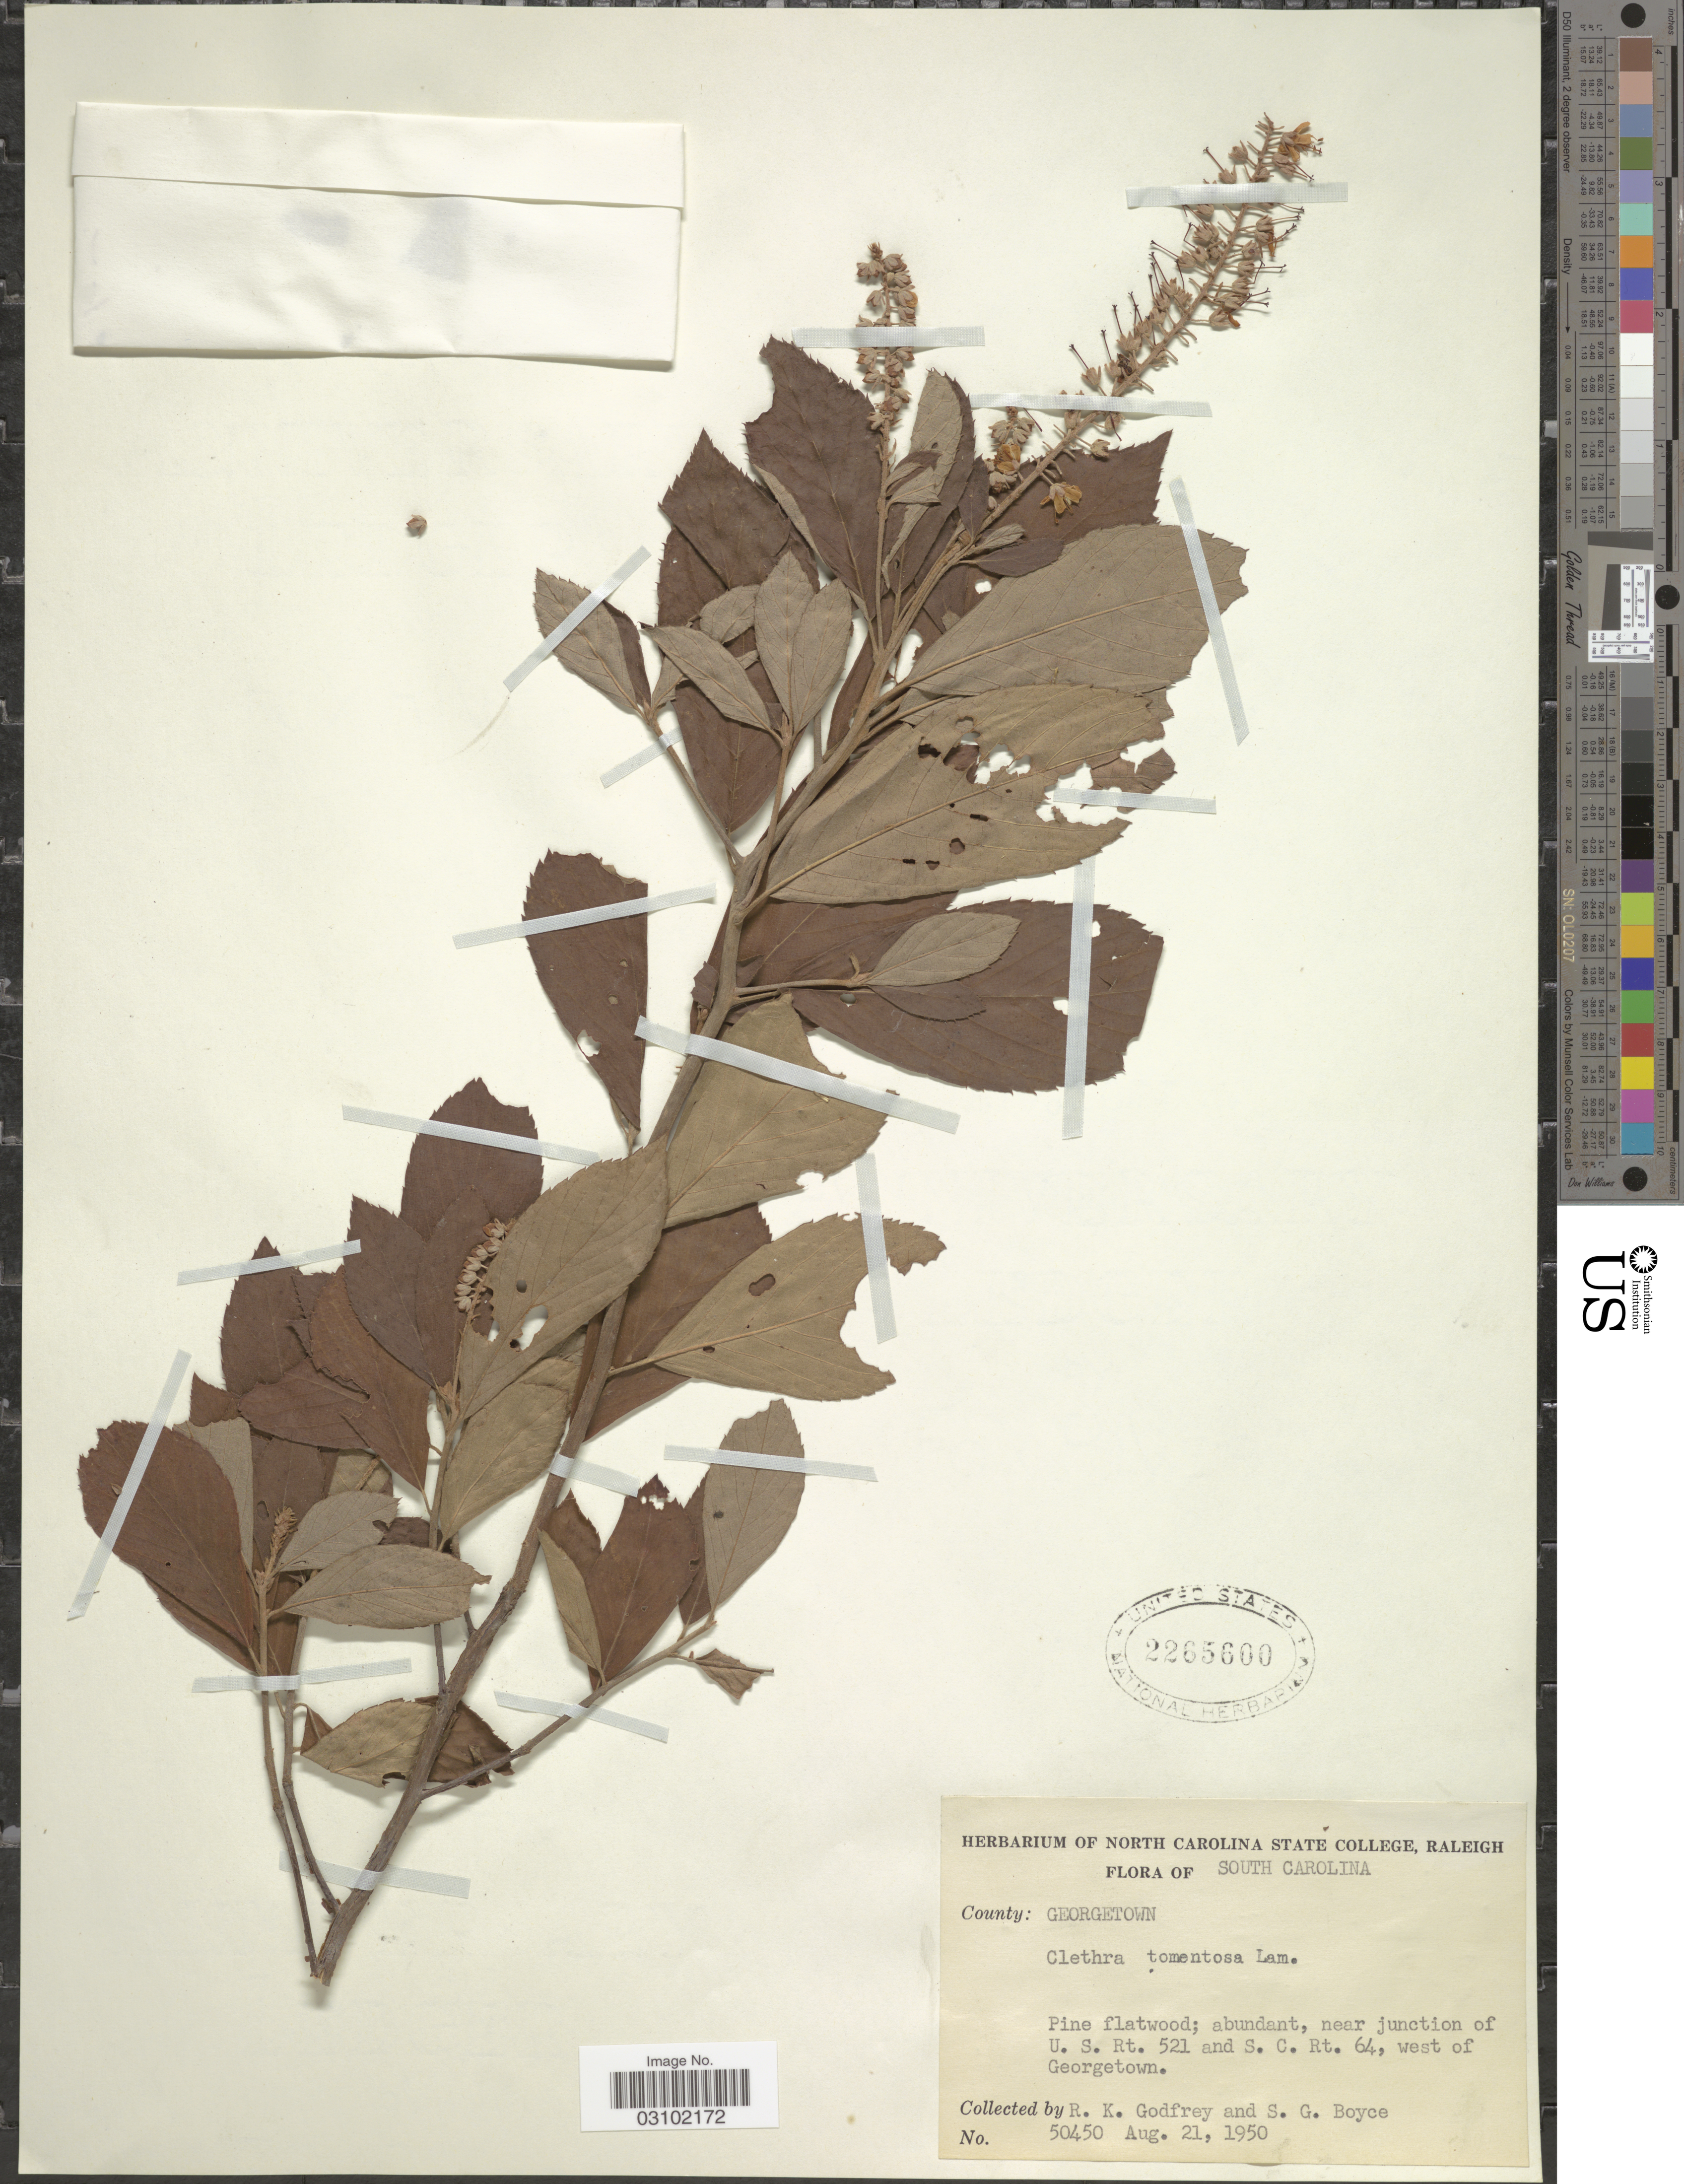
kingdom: Plantae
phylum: Tracheophyta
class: Magnoliopsida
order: Ericales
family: Clethraceae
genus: Clethra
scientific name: Clethra alnifolia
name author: L.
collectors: R. K. Godfrey & S. Boyce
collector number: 50450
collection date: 1950-08-21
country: United States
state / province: South Carolina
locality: Pine flatwood; abundant, near junction of U. S. Rt. 521 and S. C. Rt. 64, west of Georgetown.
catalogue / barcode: US 2265600